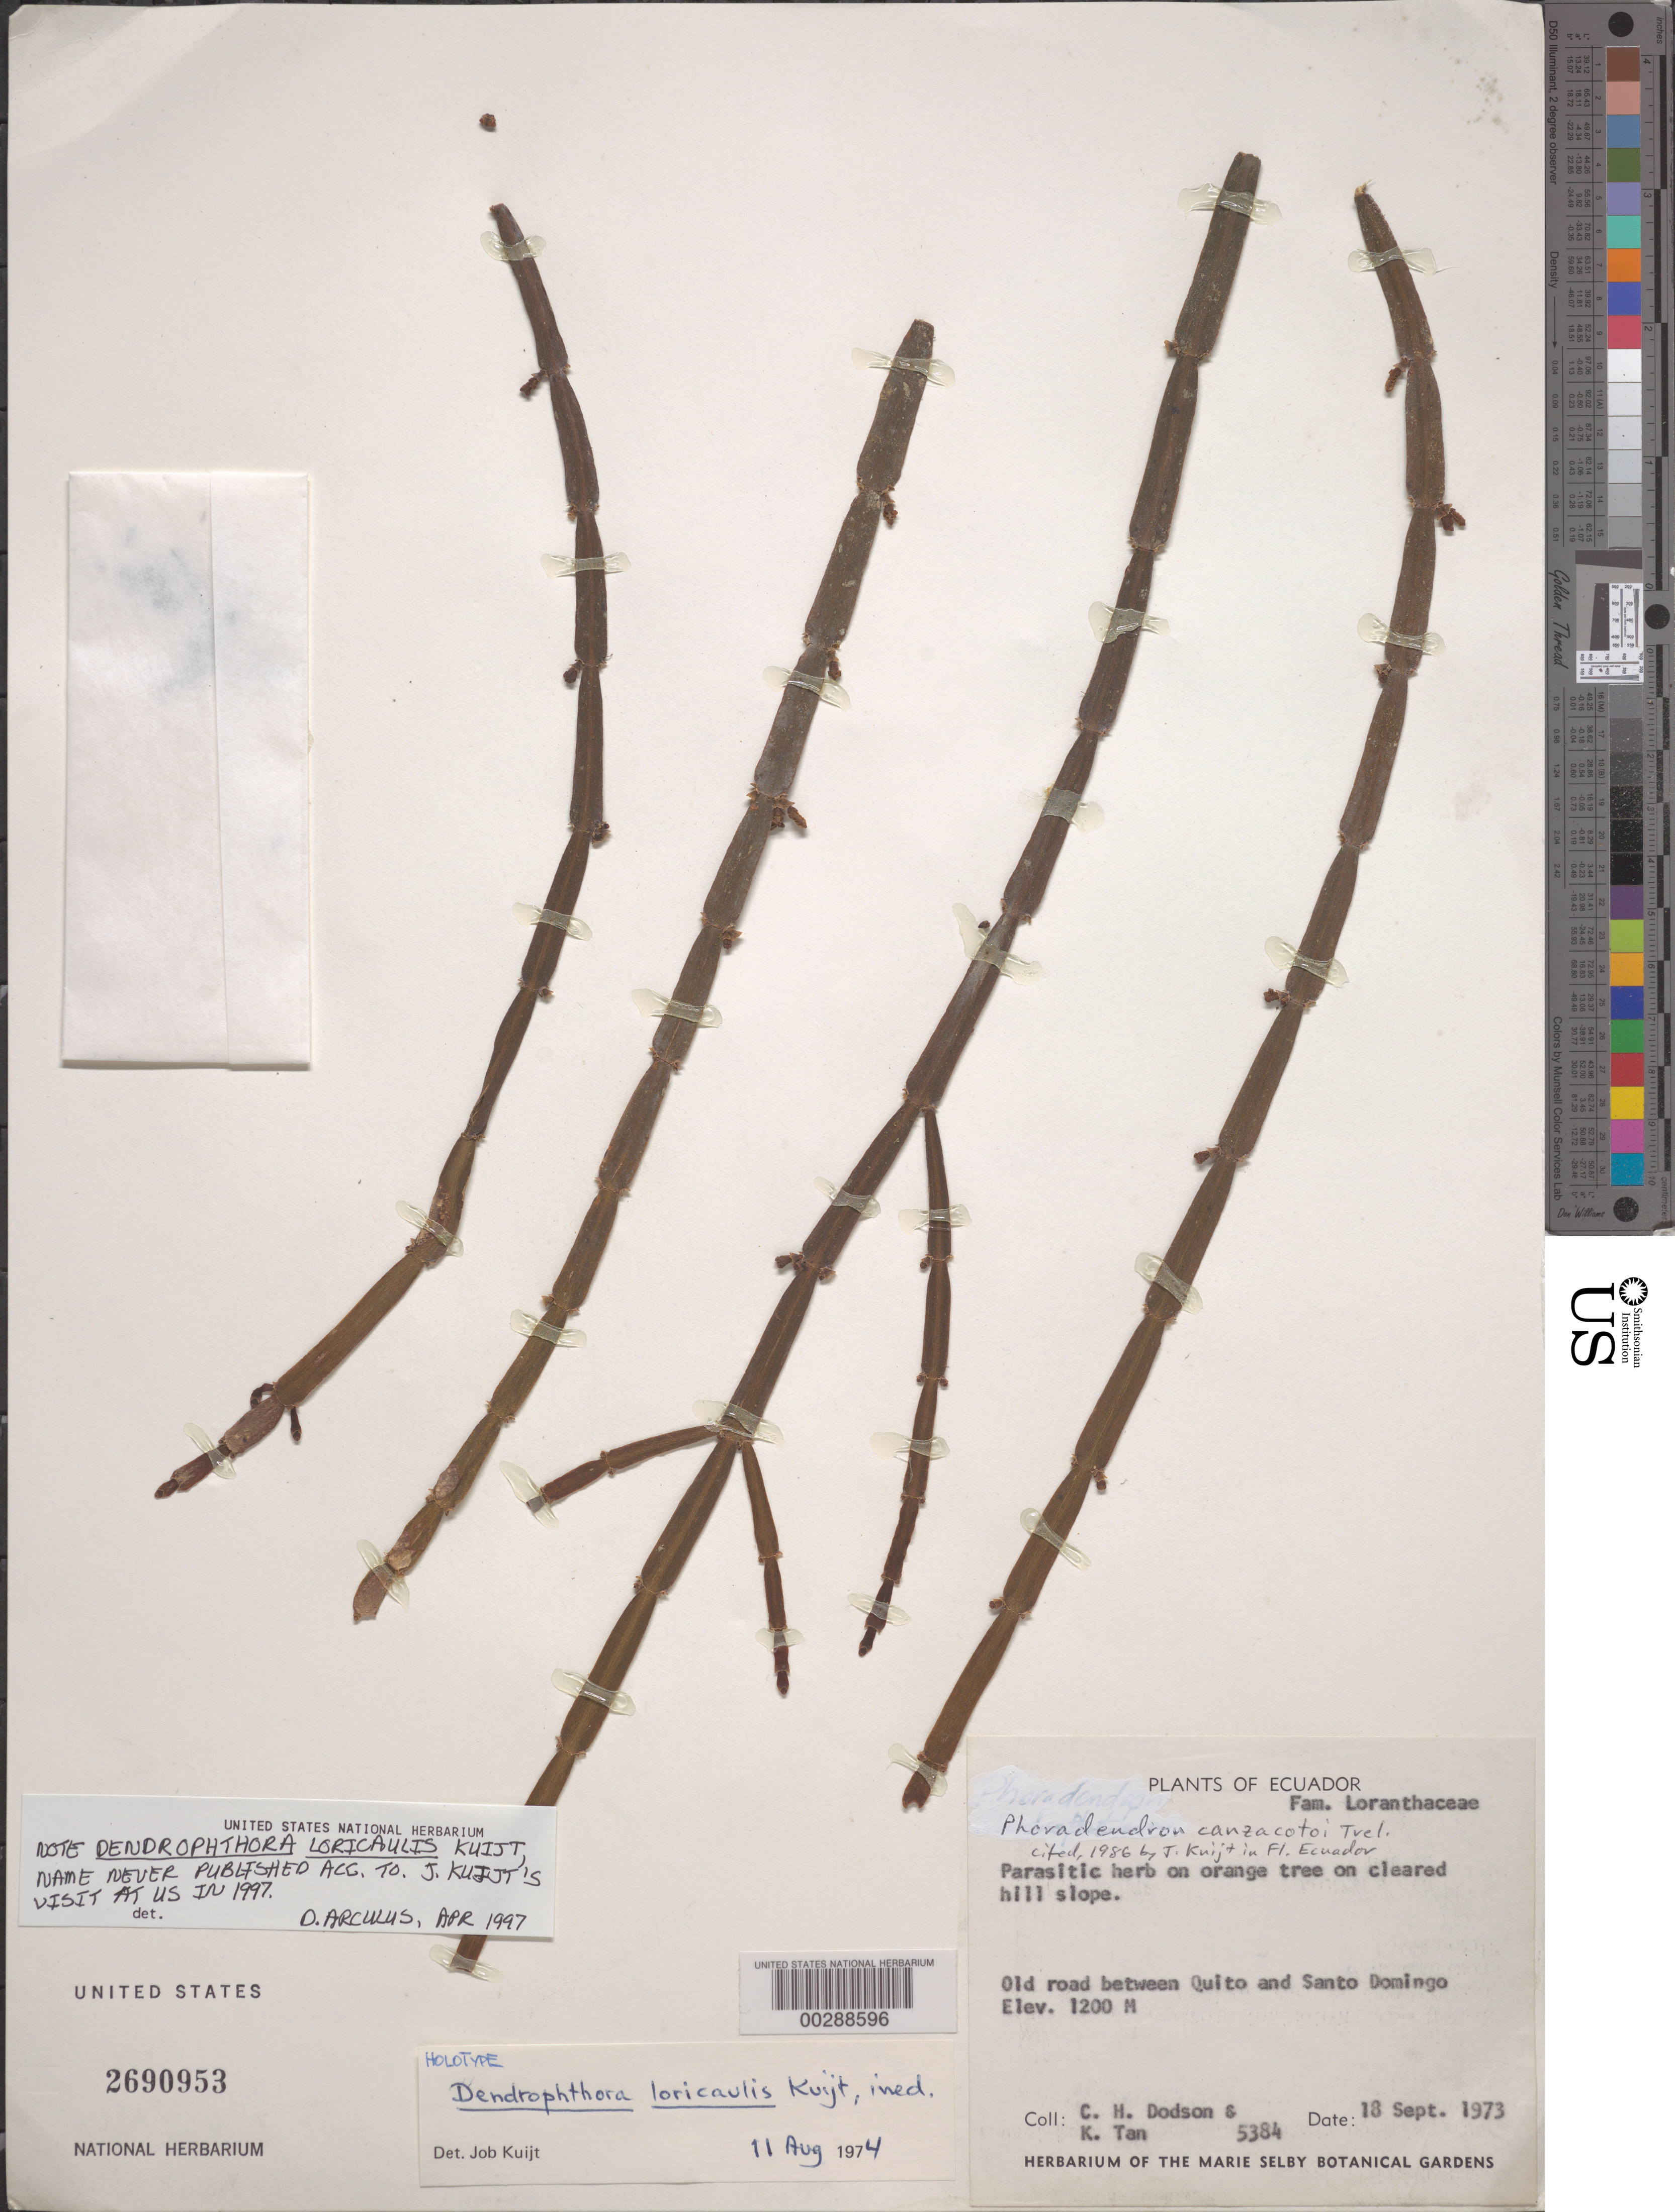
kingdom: Plantae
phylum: Tracheophyta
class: Magnoliopsida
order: Santalales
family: Viscaceae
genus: Dendrophthora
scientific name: Dendrophthora loricualis Kuijt sp. nov. ined.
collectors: C. H. Dodson & K. Tan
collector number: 5384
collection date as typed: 18 Sep 1973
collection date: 1973-09-18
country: Ecuador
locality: Old road between quito and Santo Domingo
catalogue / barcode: US 2690953